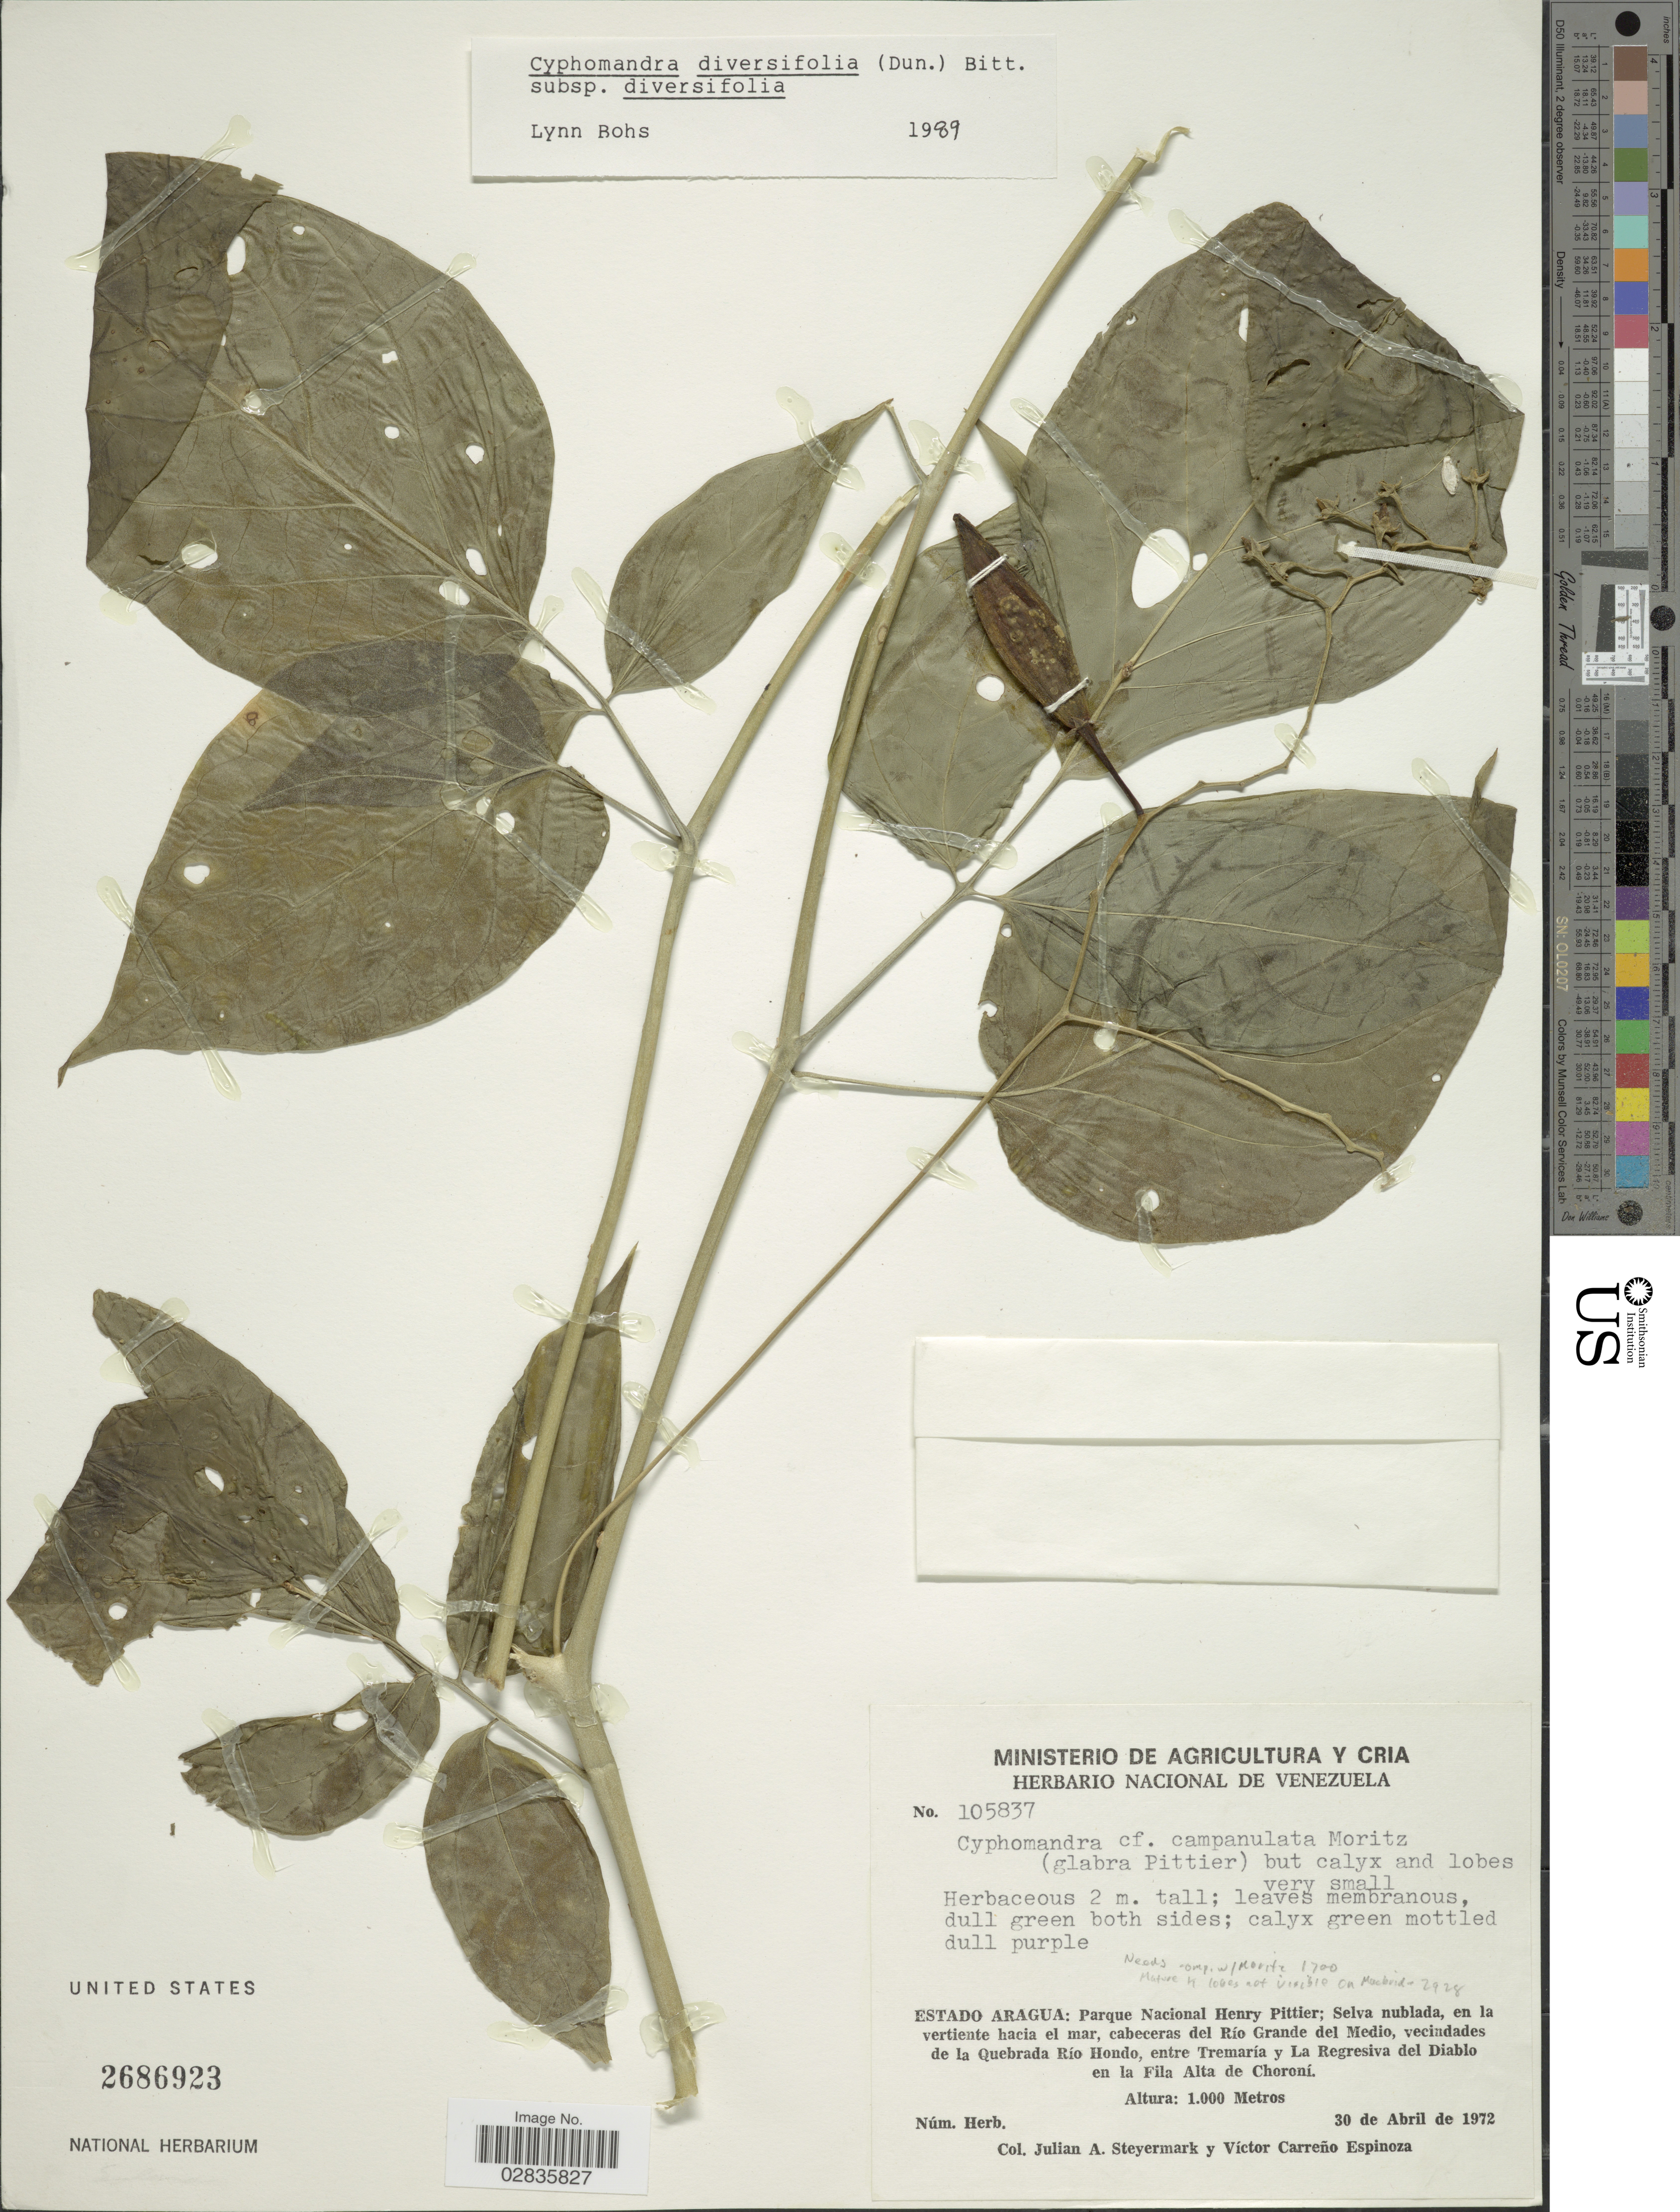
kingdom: Plantae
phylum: Tracheophyta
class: Magnoliopsida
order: Solanales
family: Solanaceae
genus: Cyphomandra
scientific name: Cyphomandra diversifolia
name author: (Dunal) Bitter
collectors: J. Steyermark & V. Carreño E.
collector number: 105837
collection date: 1972-04-30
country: Venezuela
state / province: Aragua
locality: Parque Nacional Henry Pittier; Selva nublada, en la vertiente hacia el mar, cabeceras del Río Grande del Medio, vecindades de la Quebrada Río Hondo, entre Tremaría y La Regresiva del Diablo en la Fila Alta de Choroni.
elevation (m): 1000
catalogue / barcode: US 2686923